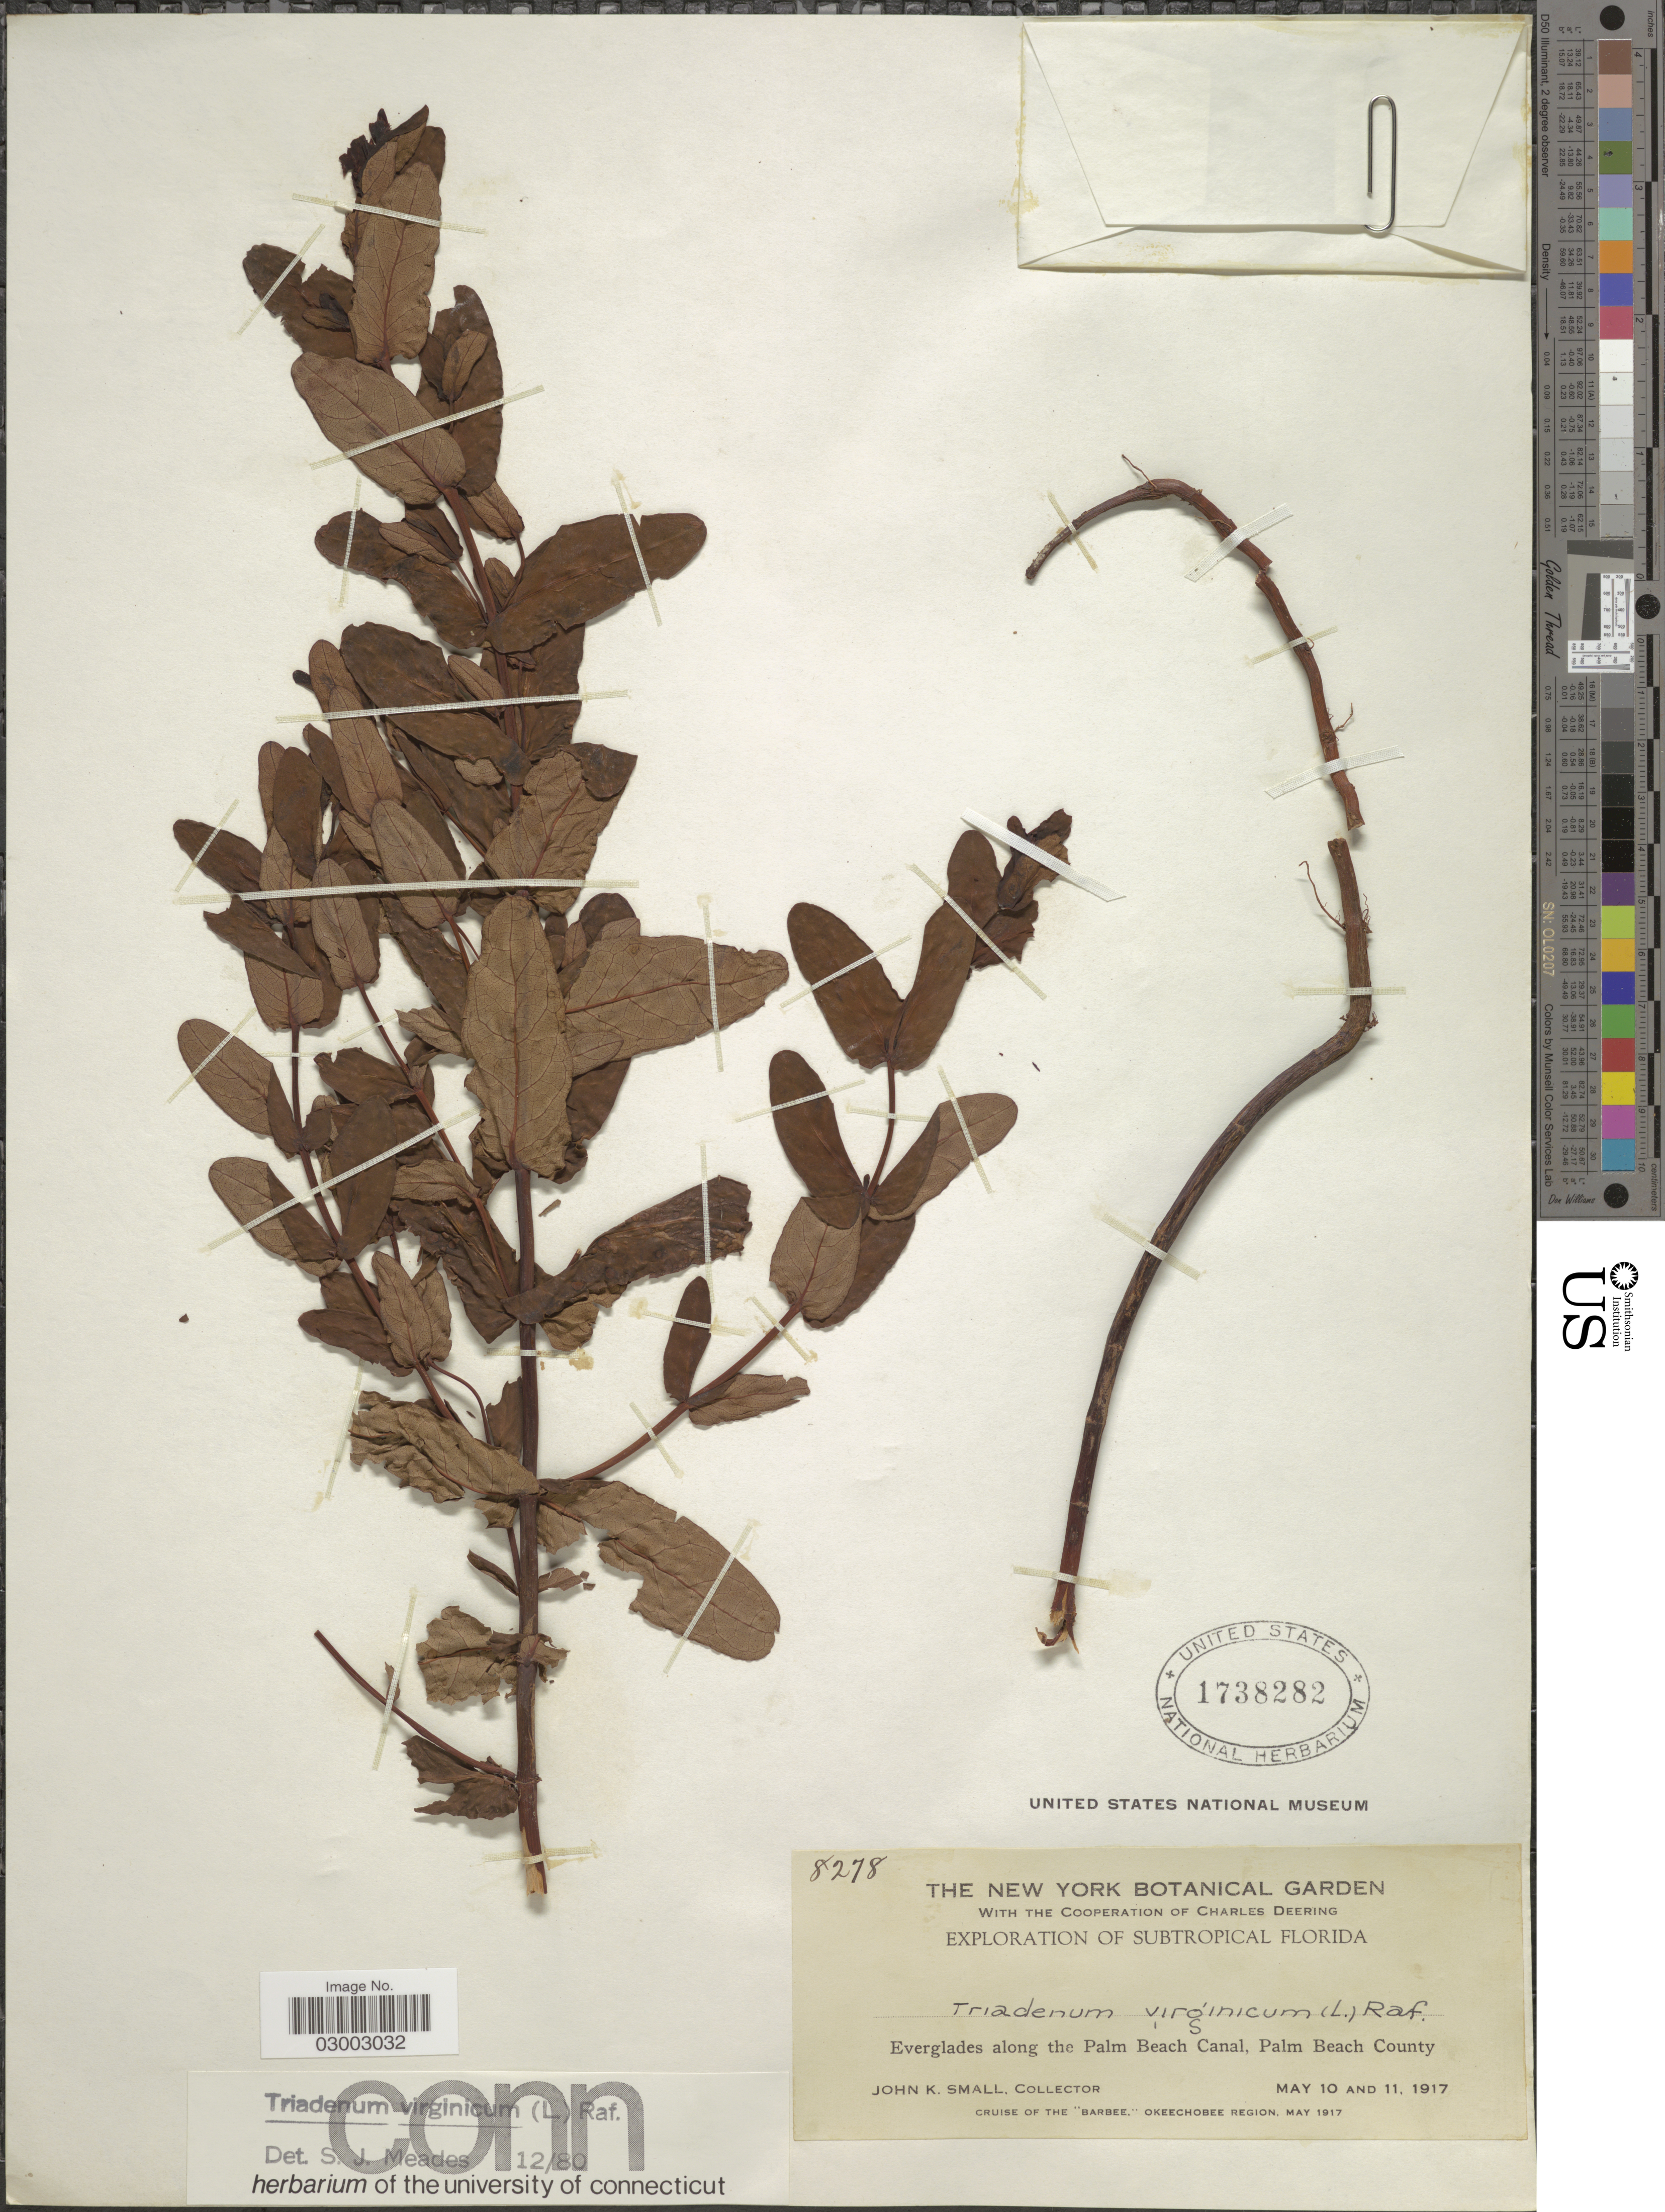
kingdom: Plantae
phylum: Tracheophyta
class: Magnoliopsida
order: Malpighiales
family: Hypericaceae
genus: Hypericum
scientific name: Hypericum virginicum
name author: L.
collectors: J. K. Small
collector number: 8278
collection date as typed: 10 May 1917 and 11 May 1917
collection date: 1917-05-10,1917-05-11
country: United States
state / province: Florida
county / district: Palm Beach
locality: Palm Beach Canal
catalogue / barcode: US 1738282